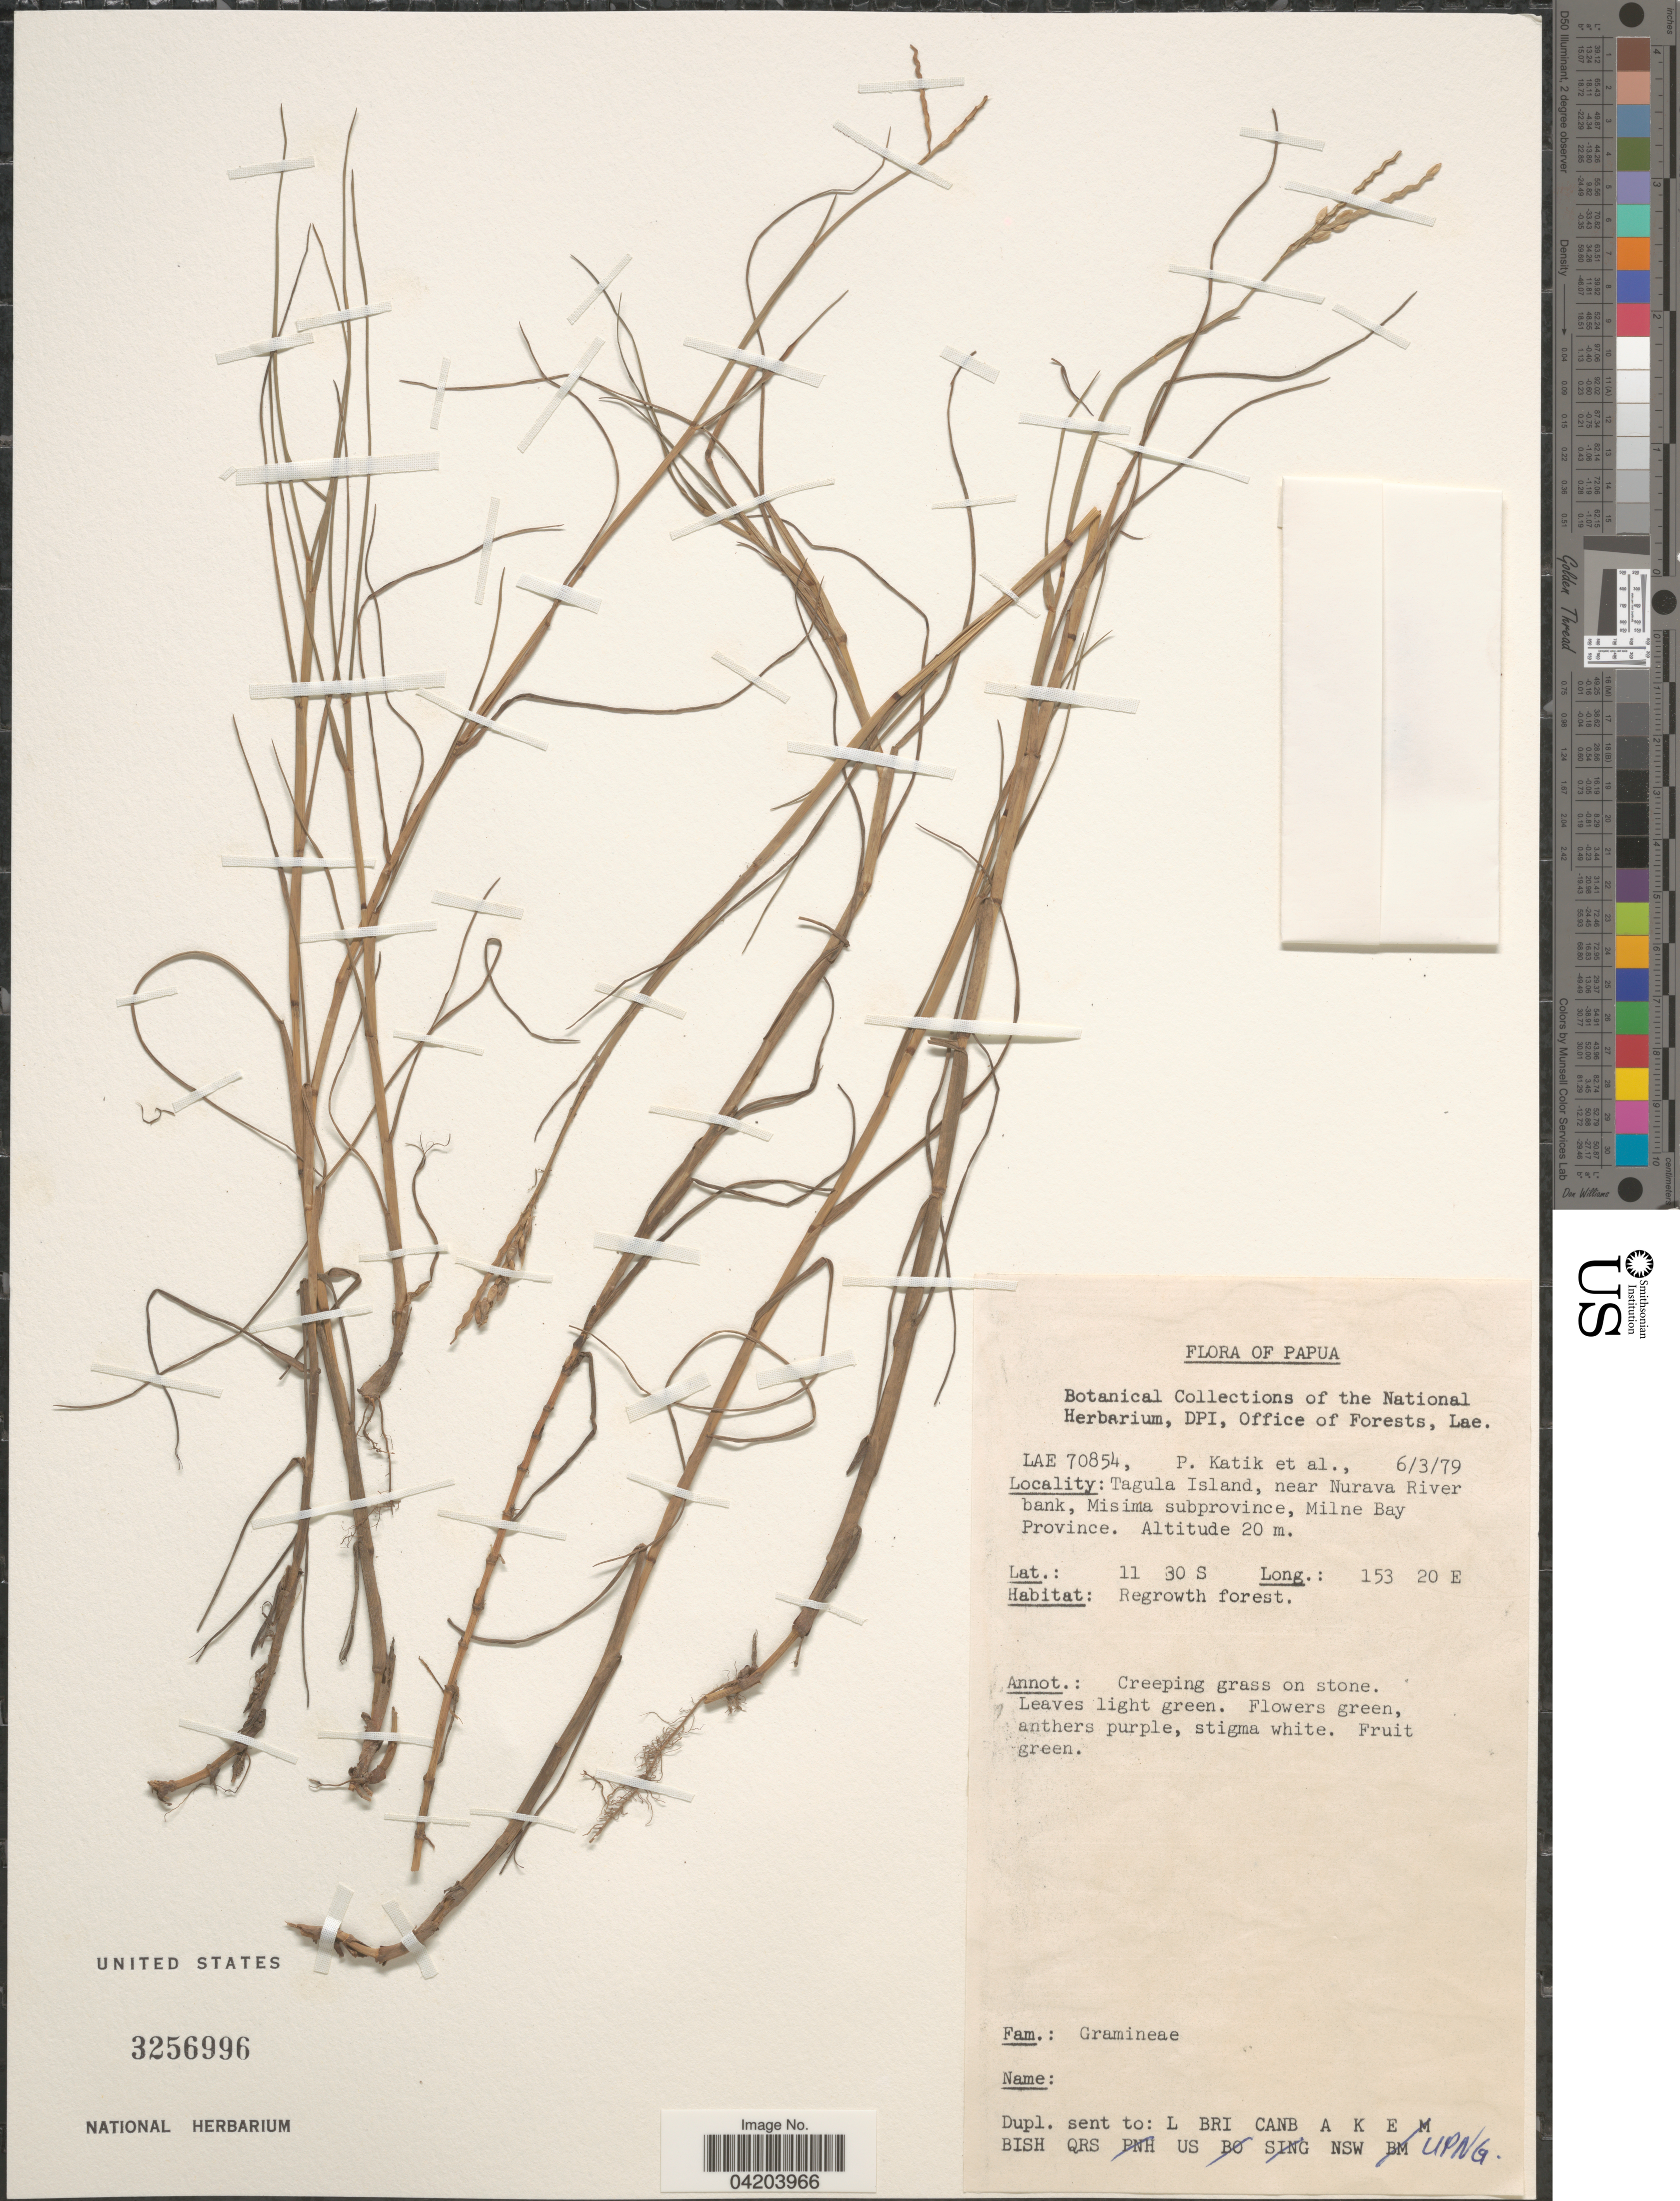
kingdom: Plantae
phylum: Tracheophyta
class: Liliopsida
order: Poales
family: Poaceae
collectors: P. Katik & et al.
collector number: LAE 70854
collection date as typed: Transcribed d/m/y: 6/3/79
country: Papua New Guinea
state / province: Milne Bay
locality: Papua. Tagula island, near Nurava River bank, Misima subprovince.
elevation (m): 20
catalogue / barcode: US 3256996